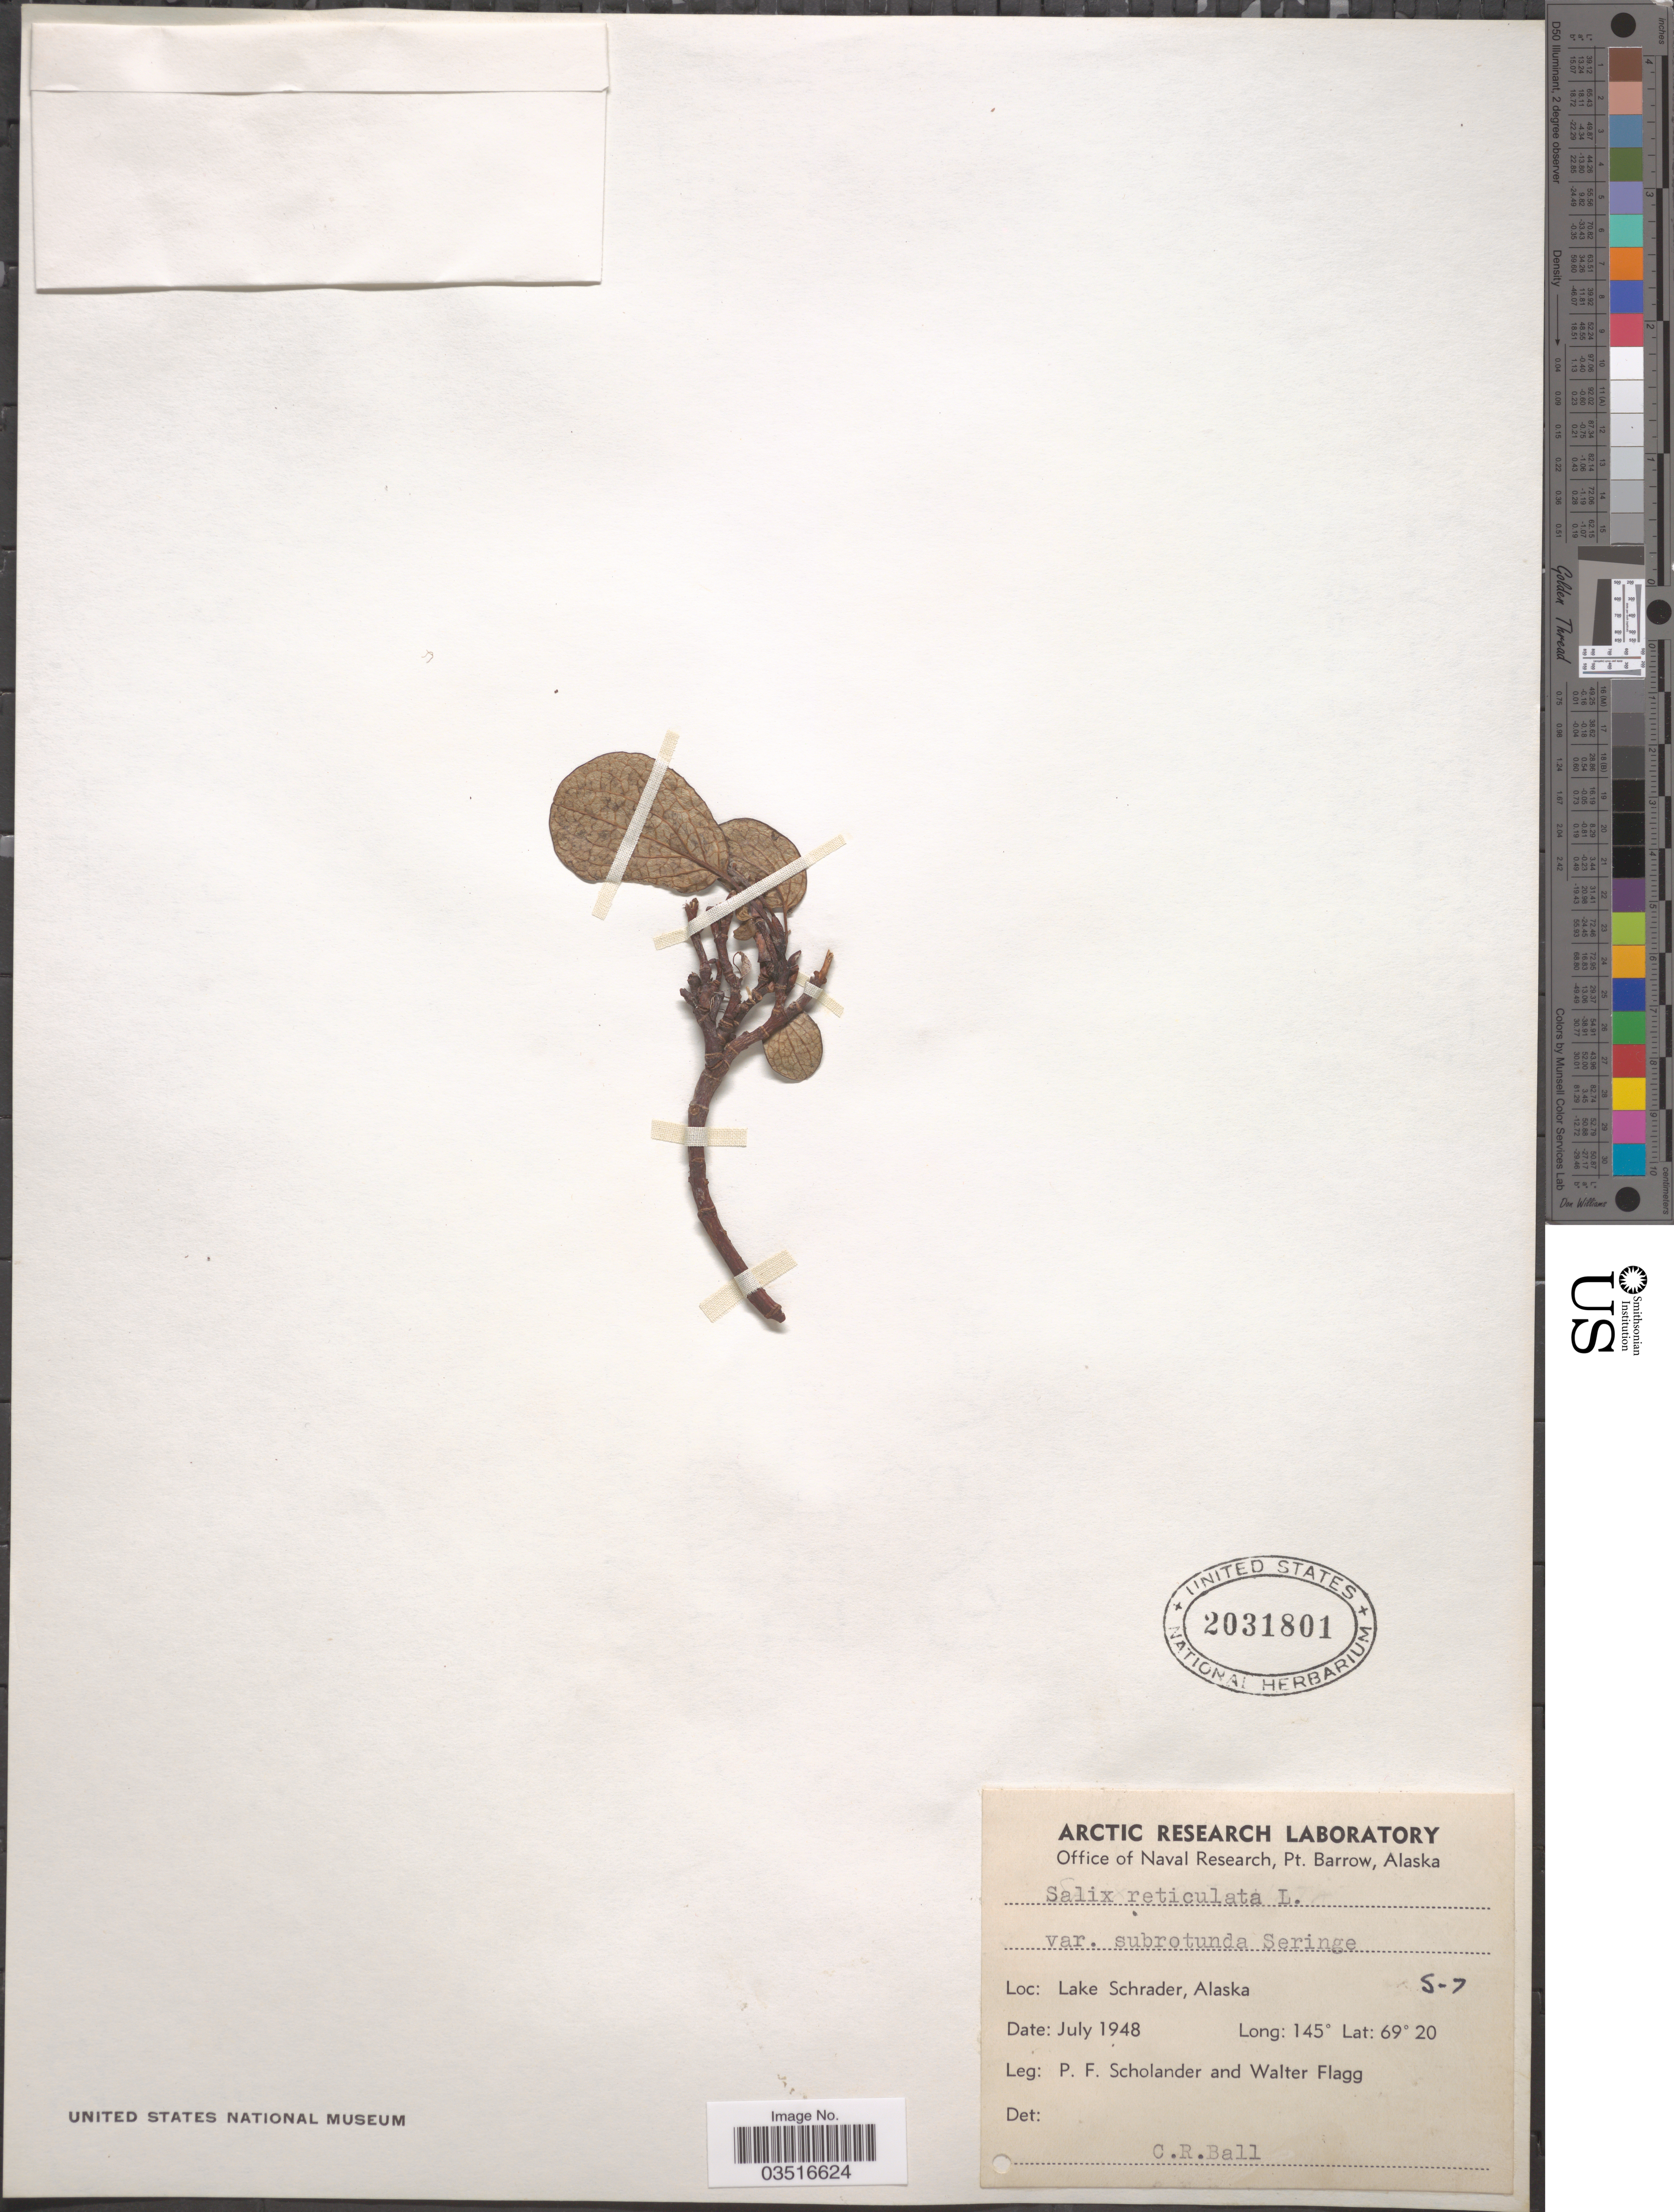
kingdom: Plantae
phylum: Tracheophyta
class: Magnoliopsida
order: Malpighiales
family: Salicaceae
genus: Salix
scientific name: Salix reticulata var. subrotunda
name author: Ser.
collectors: P. Scholander & W. Flagg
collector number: S-7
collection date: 1948-07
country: United States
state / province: Alaska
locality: Lake Schrader.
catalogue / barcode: US 2031801